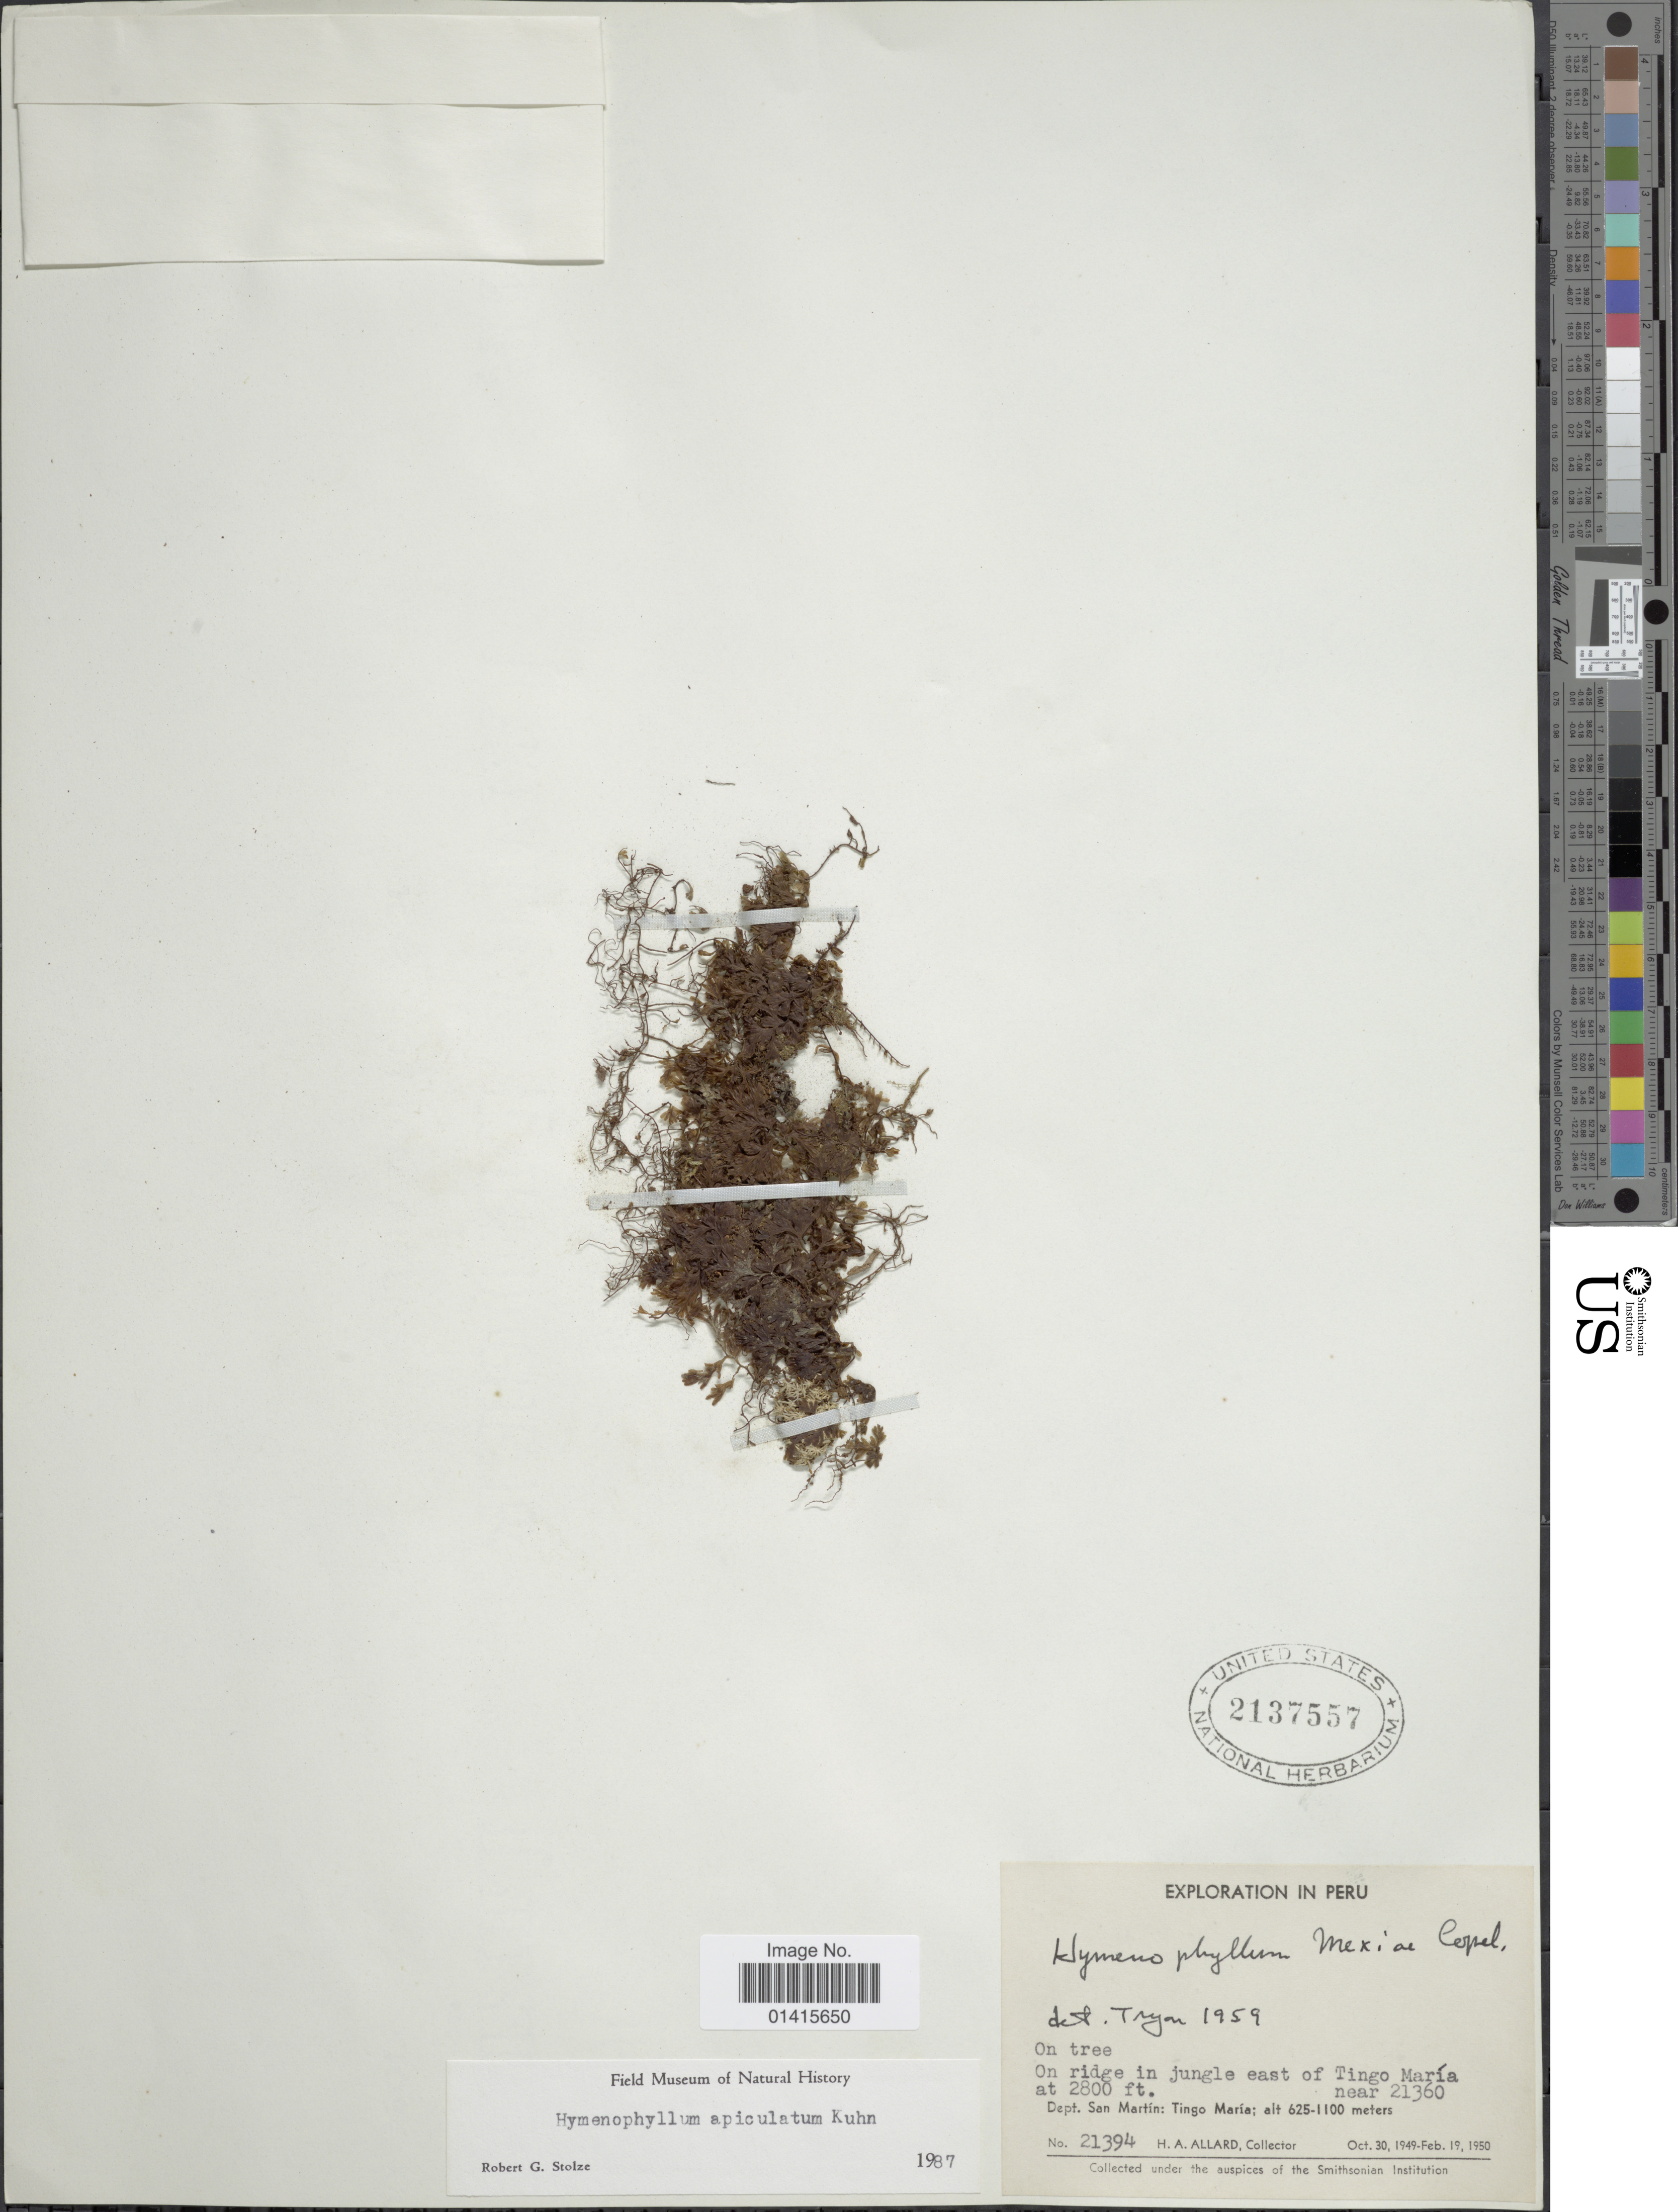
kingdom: Plantae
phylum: Tracheophyta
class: Polypodiopsida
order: Hymenophyllales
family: Hymenophyllaceae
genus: Hymenophyllum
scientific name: Hymenophyllum apiculatum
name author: Mett. ex Kuhn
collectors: H. A. Allard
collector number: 21394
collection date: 1949-10-30/1950-02-19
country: Peru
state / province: San Martín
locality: On ridge in jungle East of Tingo María, near 21360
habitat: on tree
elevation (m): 853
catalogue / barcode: US 2137557